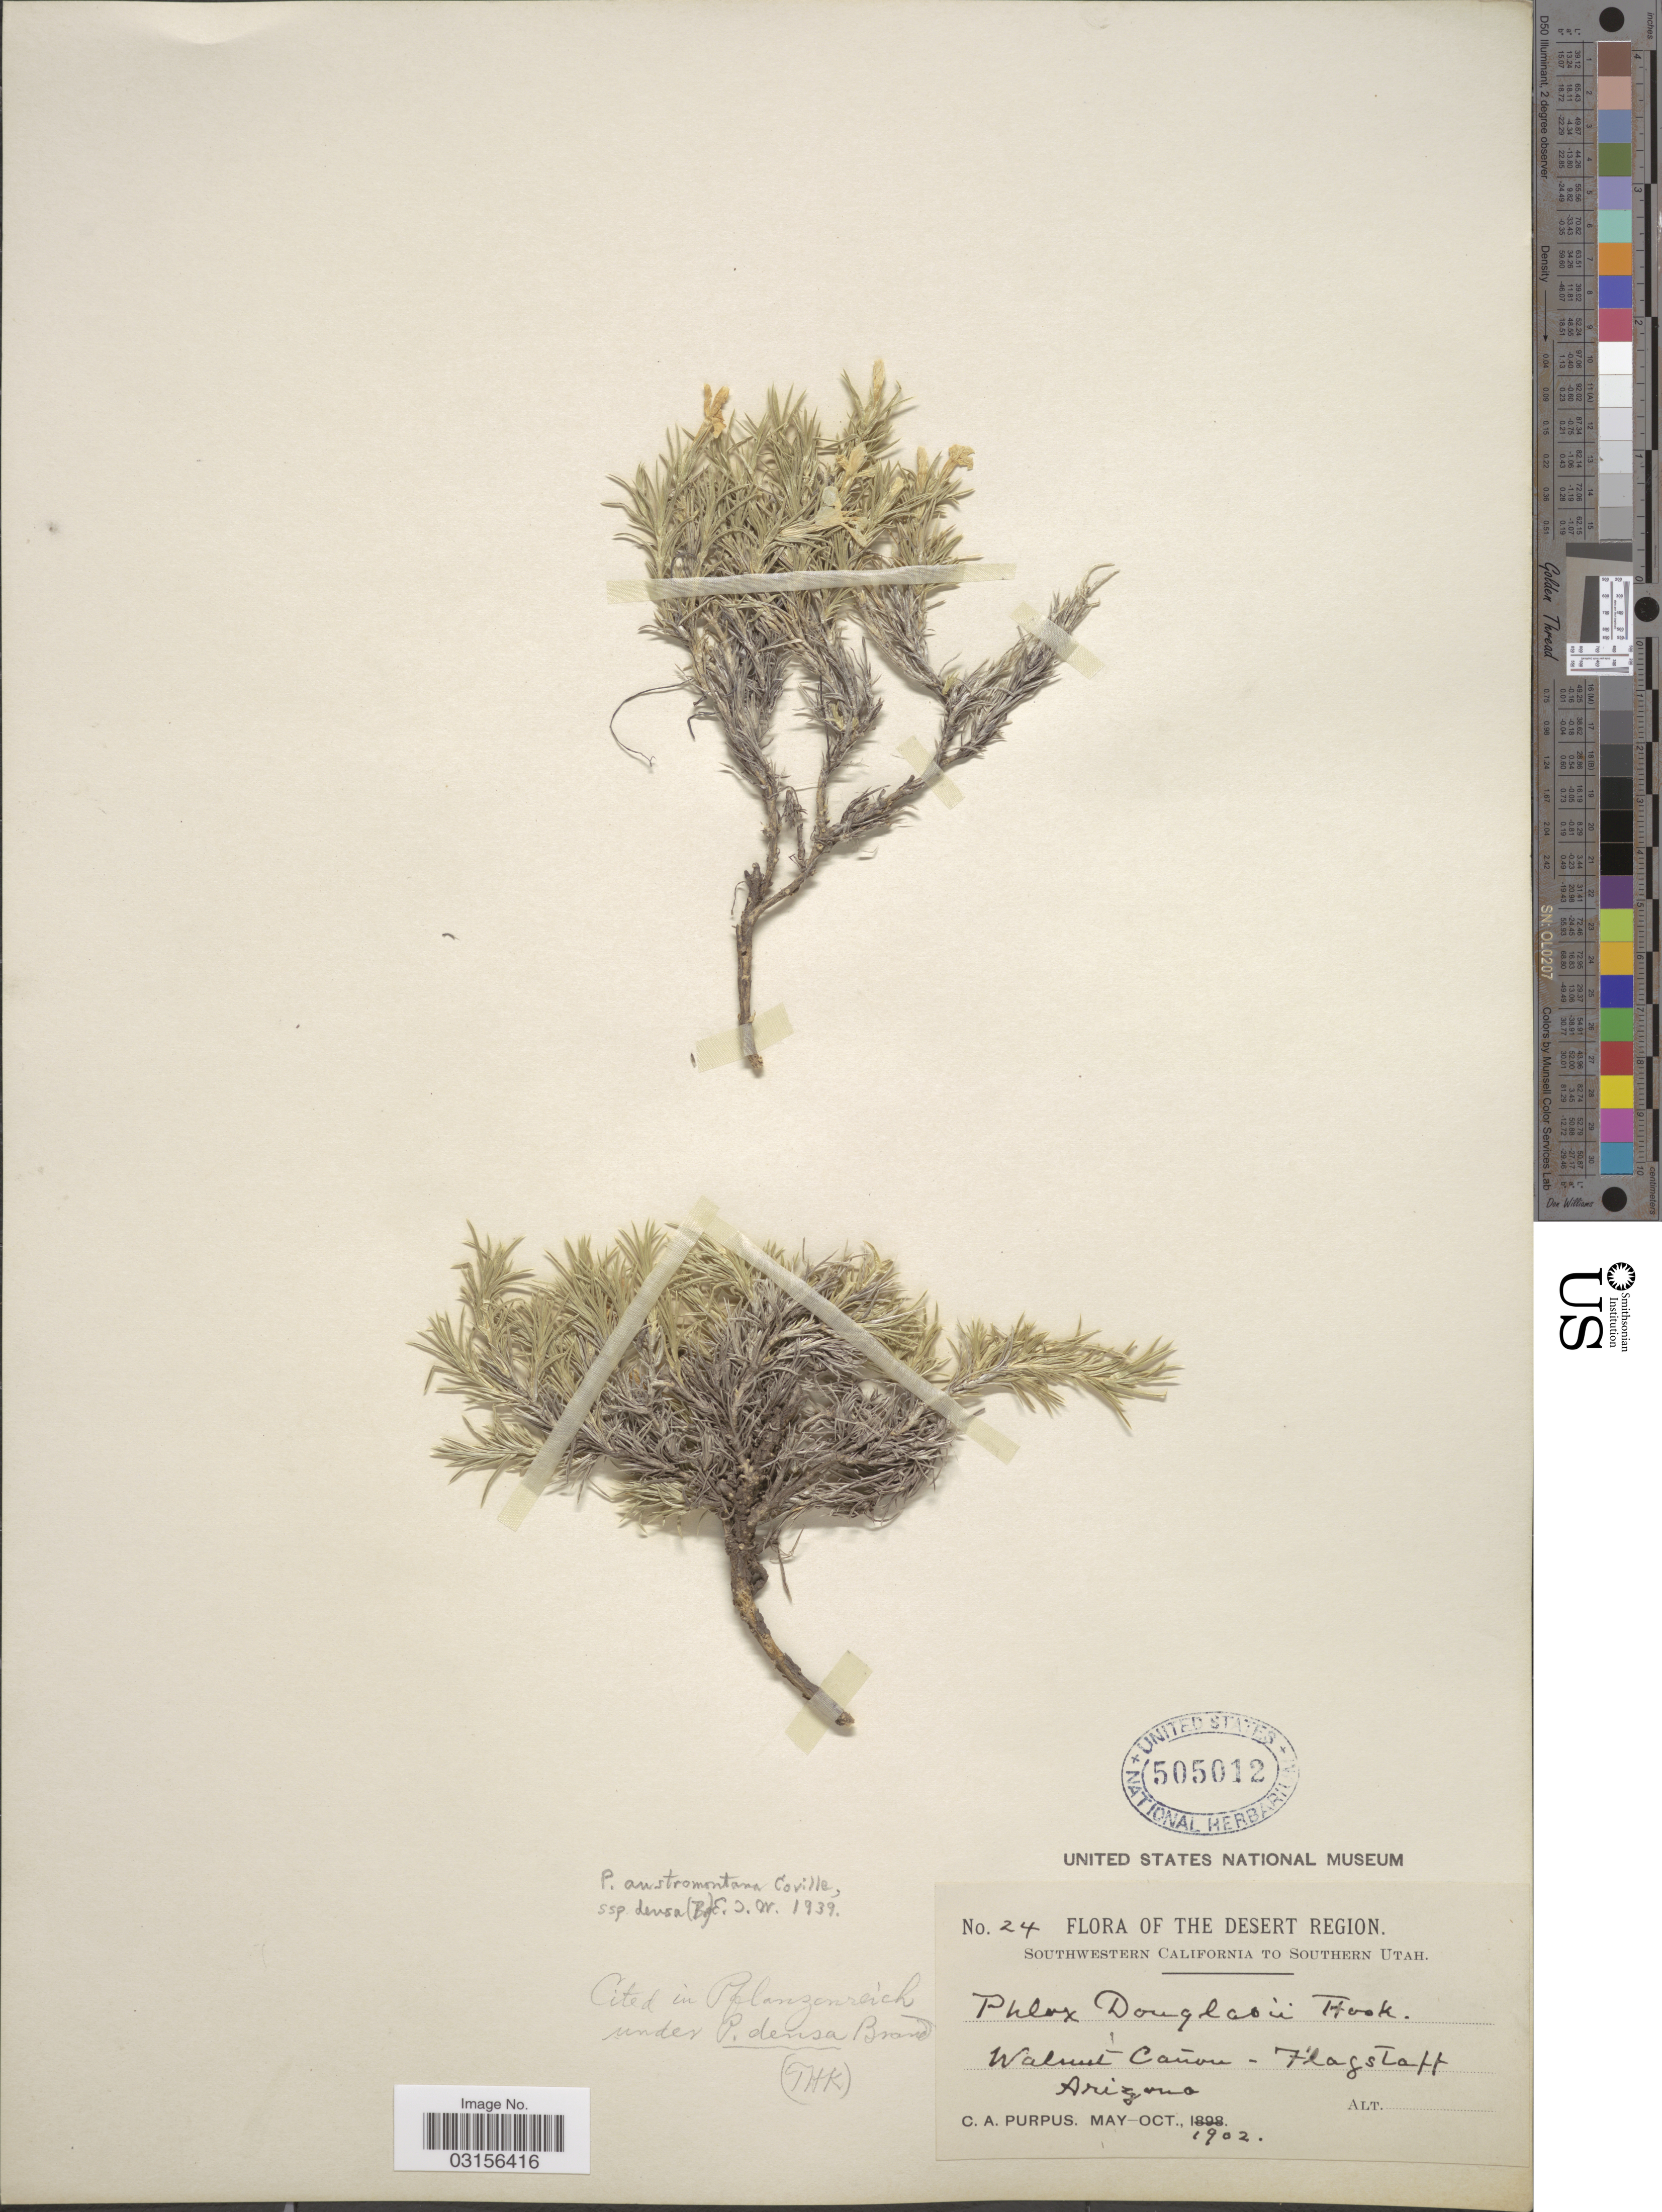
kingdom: Plantae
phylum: Tracheophyta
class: Magnoliopsida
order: Ericales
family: Polemoniaceae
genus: Phlox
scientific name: Phlox austromontana subsp. densa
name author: (Brand) Wherry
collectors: C. A. Purpus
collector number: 24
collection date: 1900-05/1900-10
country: United States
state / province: Arizona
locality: The Desert Region. Walnut Cañon-Flagstaff.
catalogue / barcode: US 505012